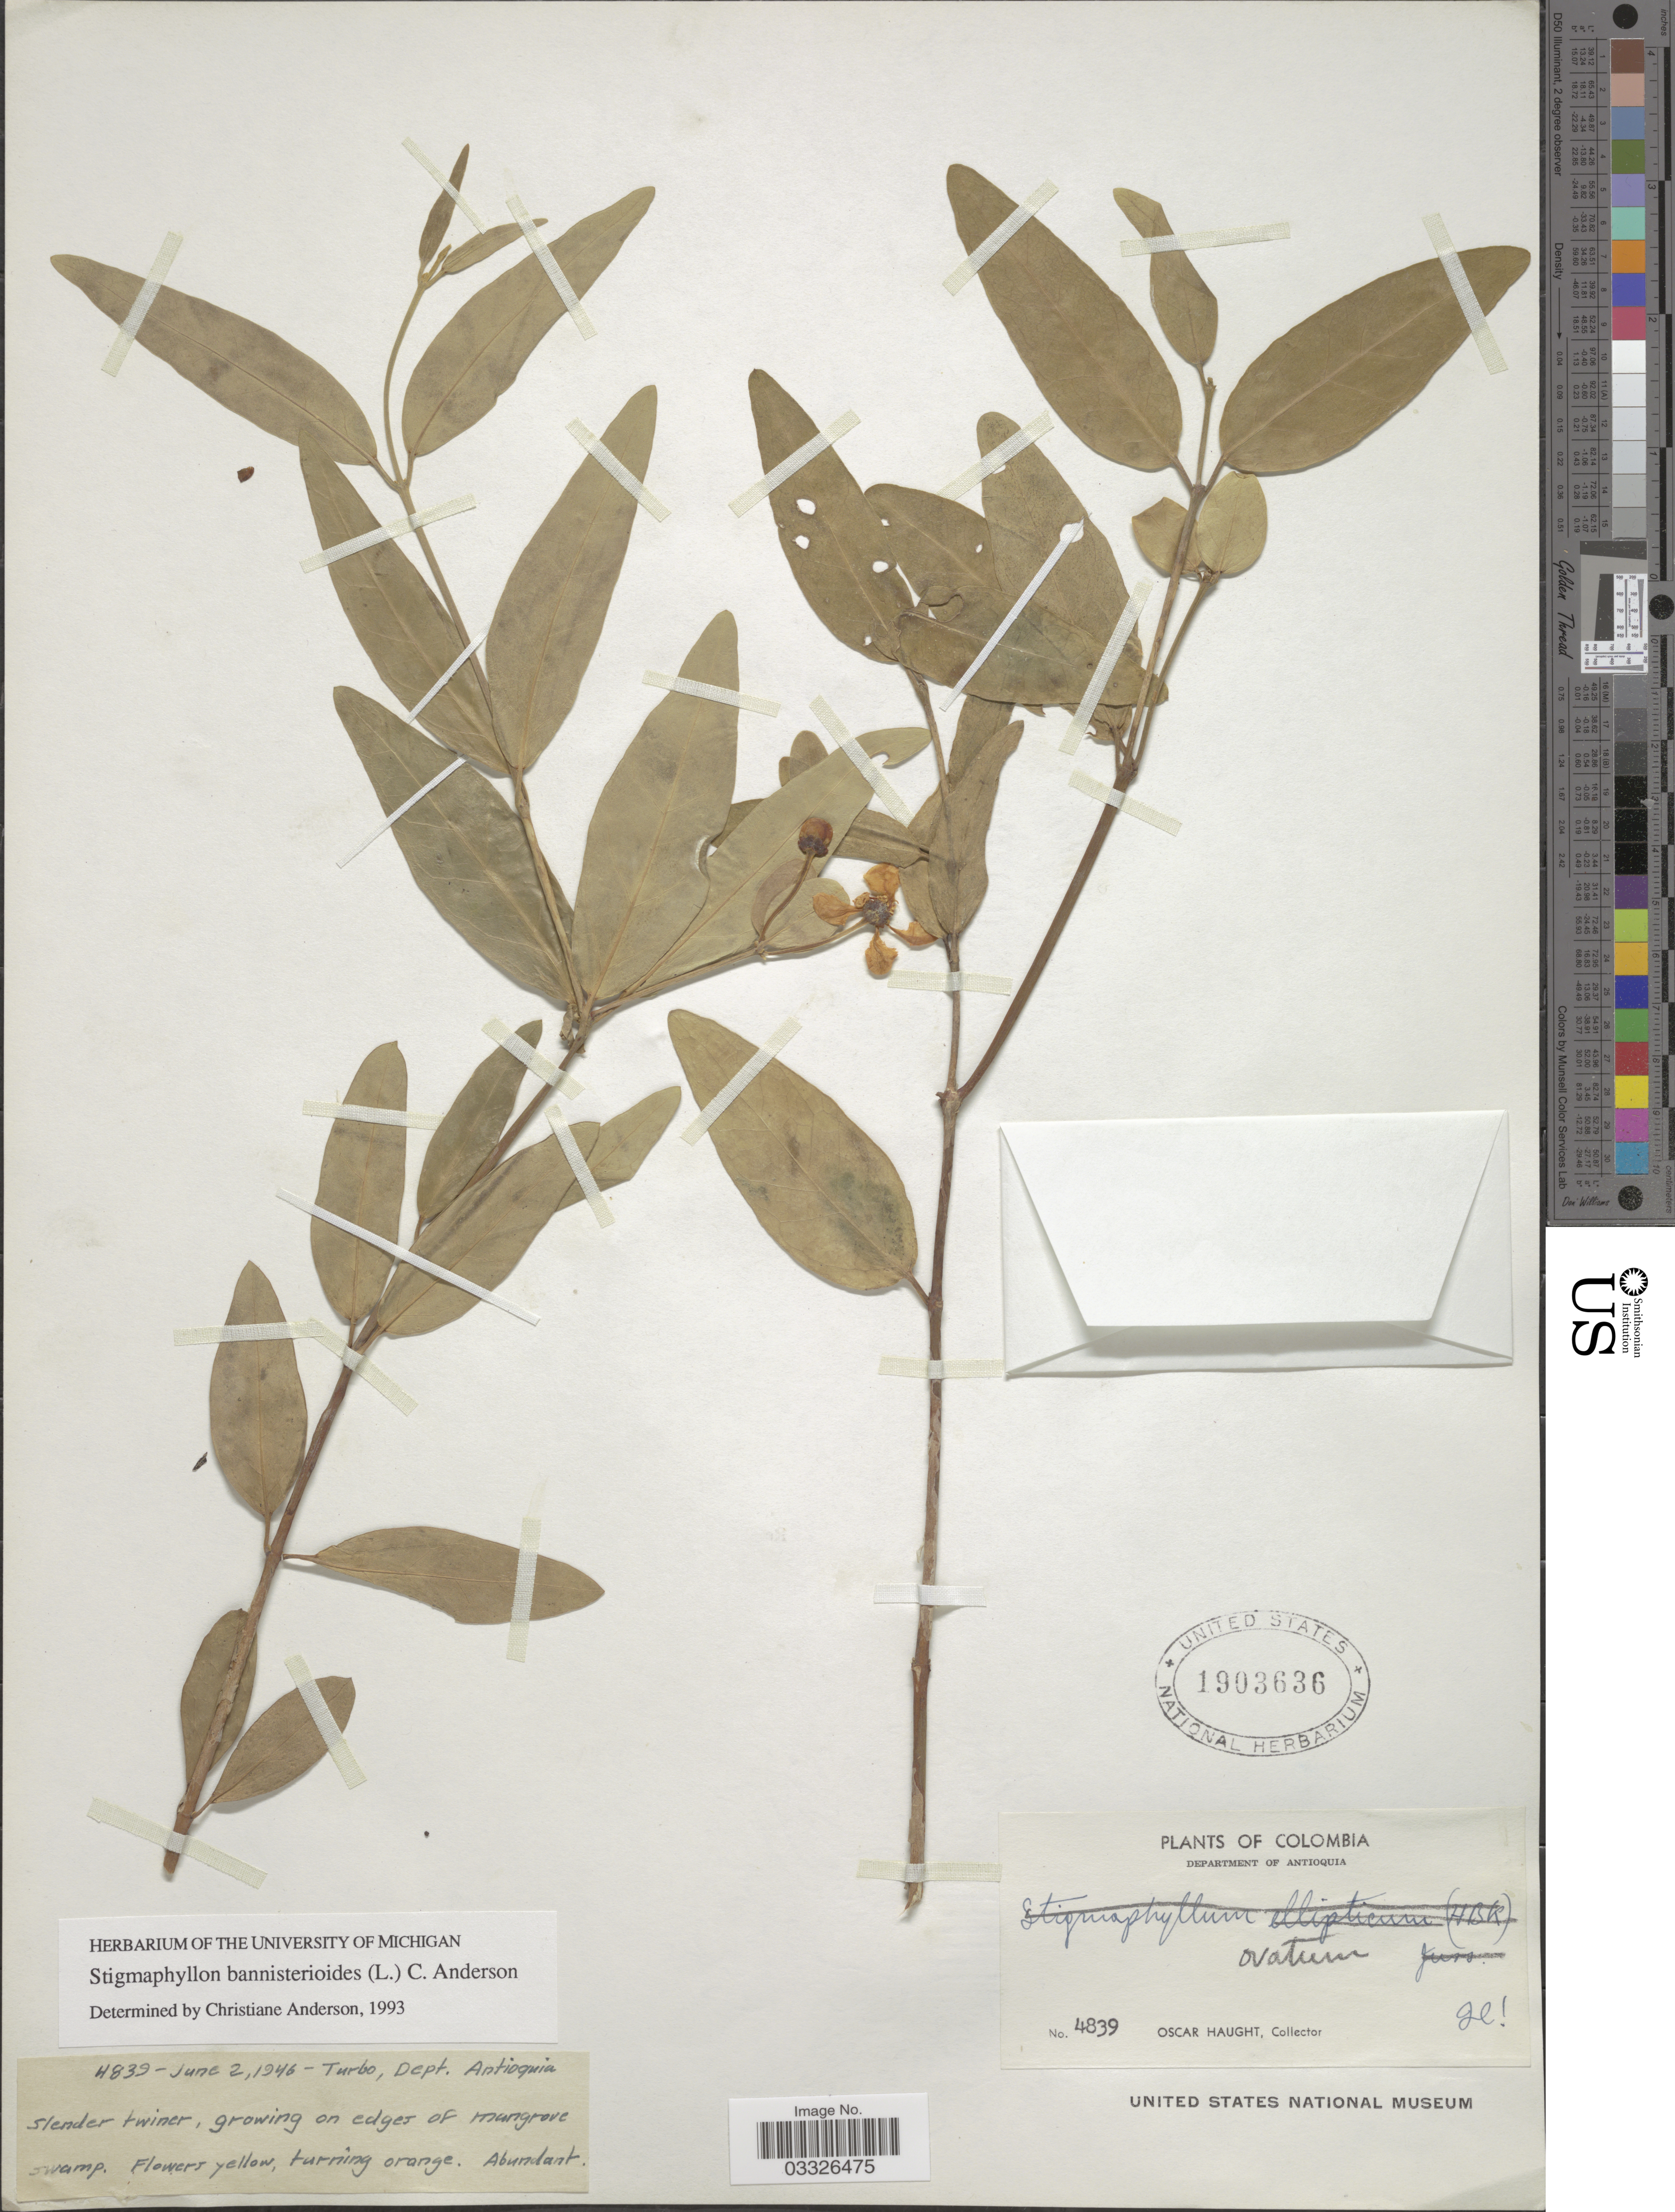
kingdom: Plantae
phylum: Tracheophyta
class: Magnoliopsida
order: Malpighiales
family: Malpighiaceae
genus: Stigmaphyllon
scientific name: Stigmaphyllon bannisterioides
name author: (L.) C.E. Anderson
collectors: O. Haught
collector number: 4839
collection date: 1946-06-02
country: Colombia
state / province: Antioquia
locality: Turbo, Dept. Antioquia.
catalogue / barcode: US 1903636